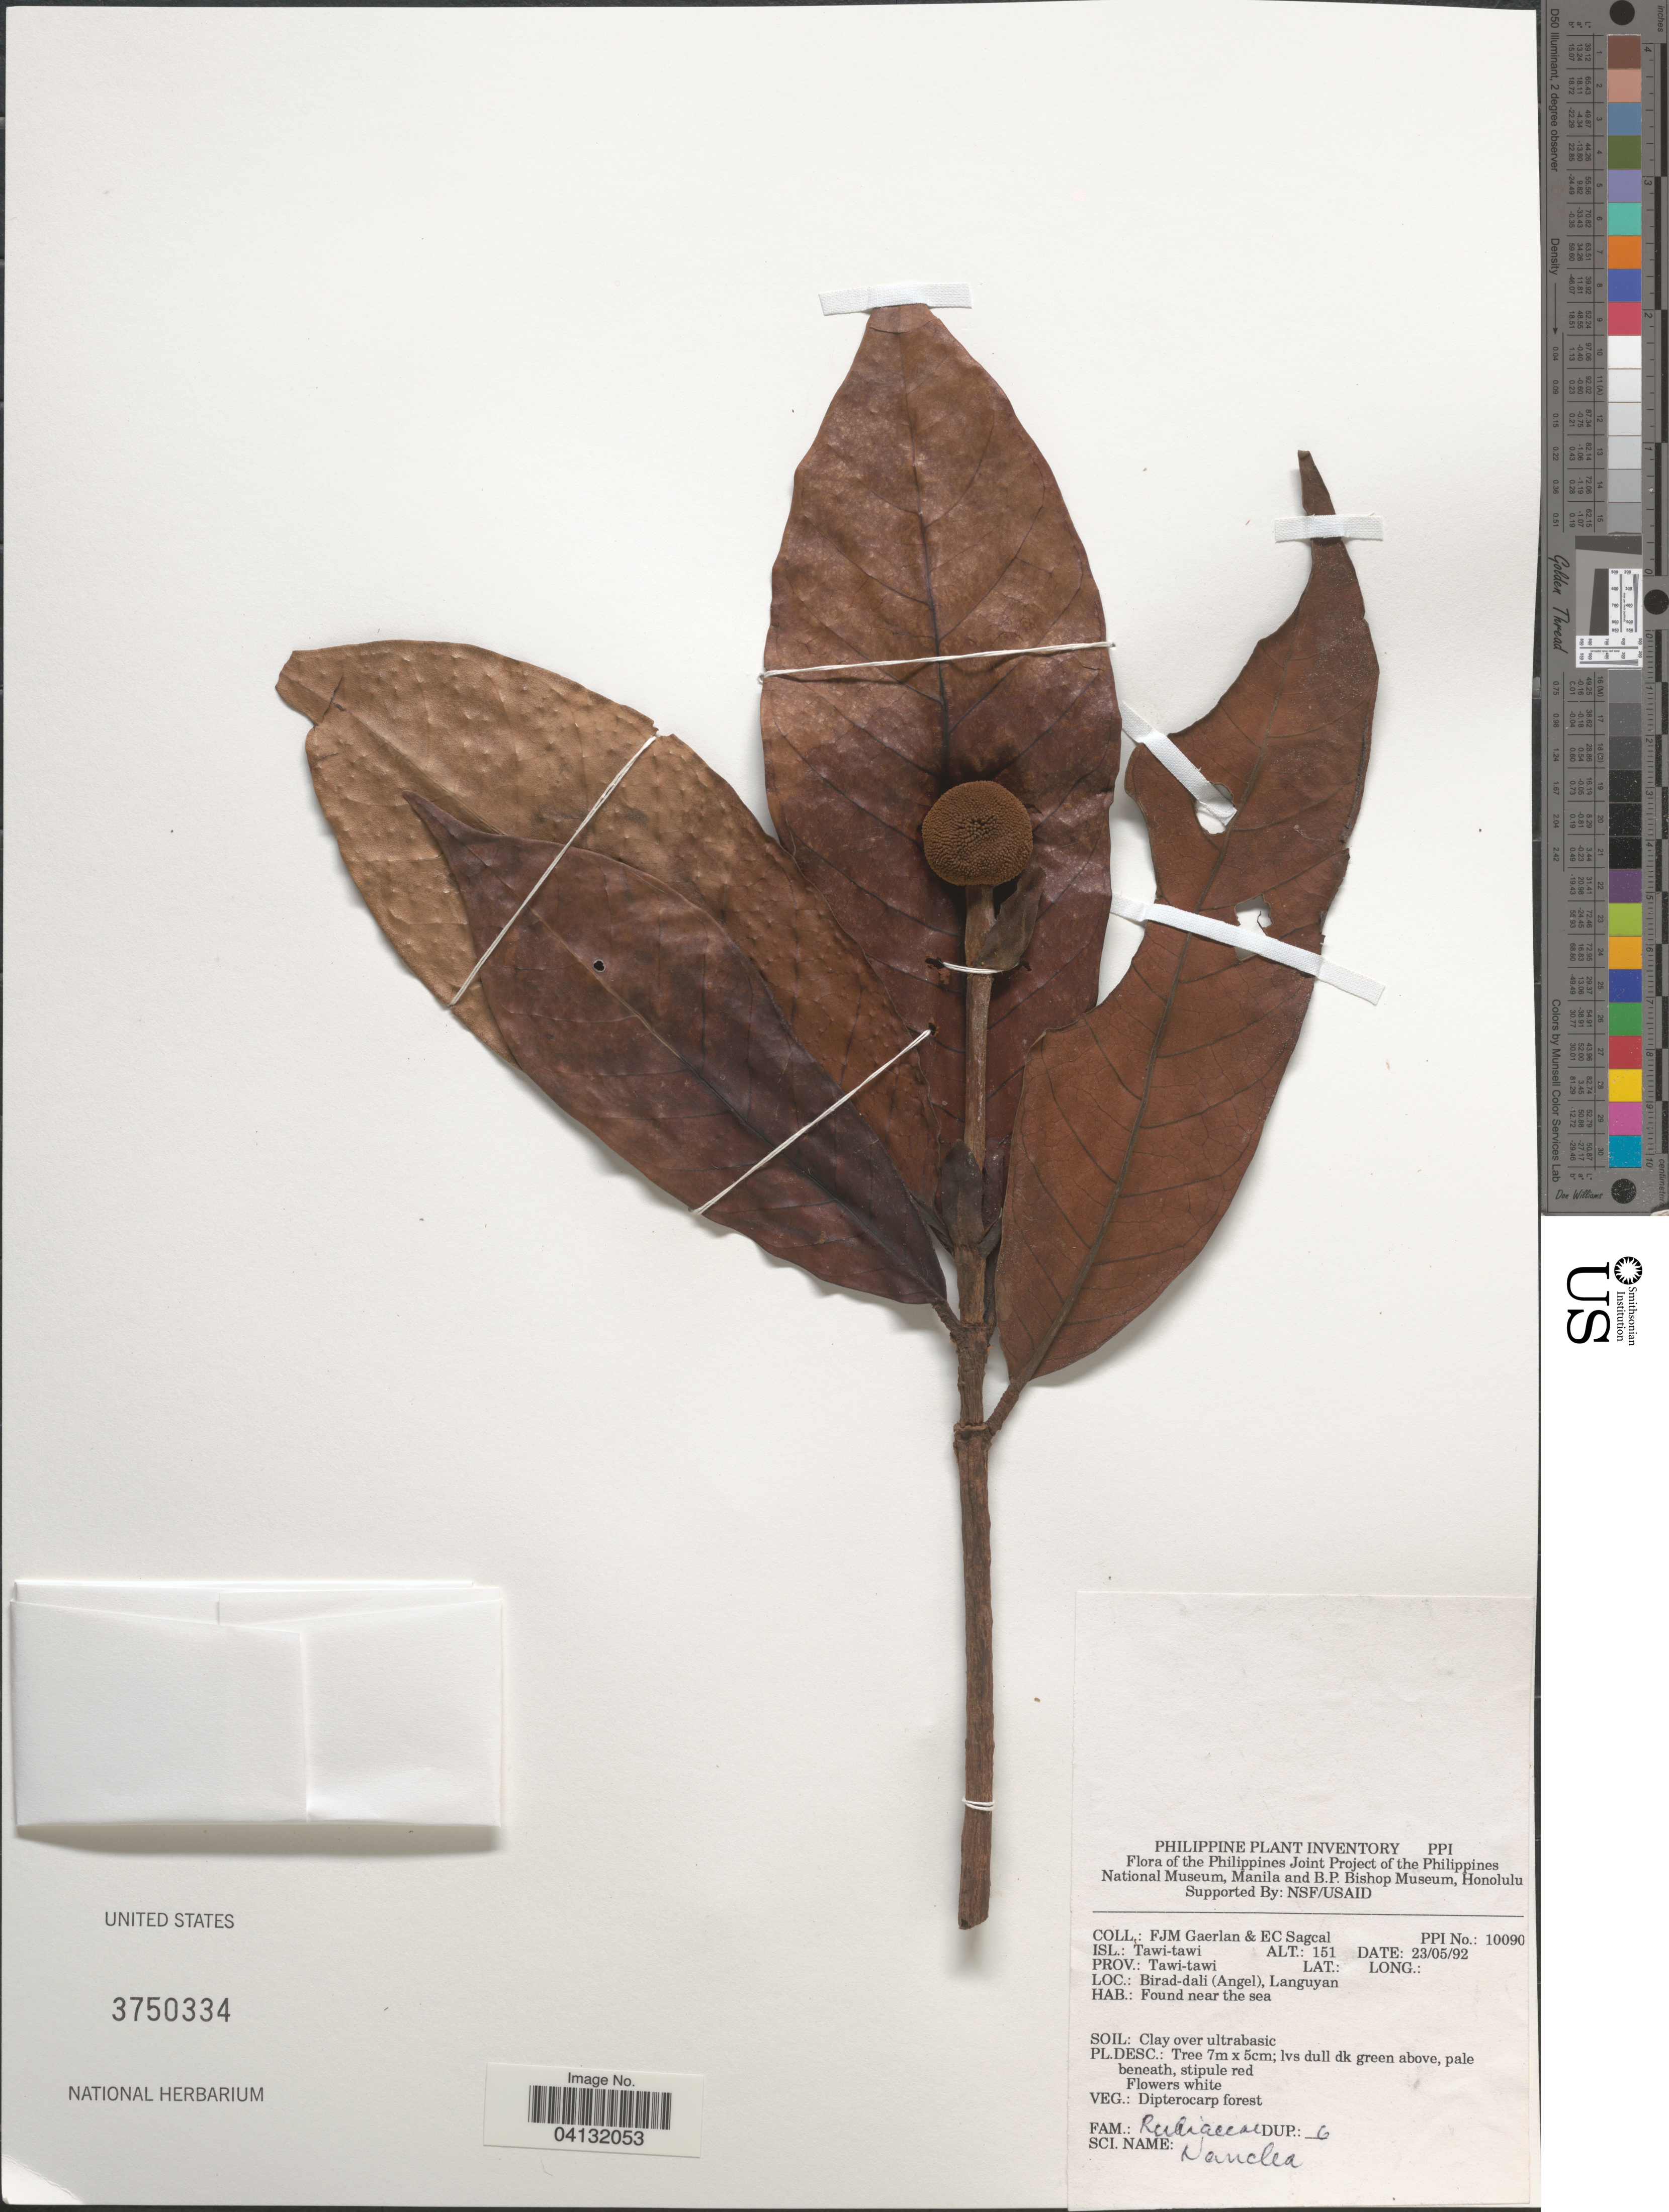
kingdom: Plantae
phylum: Tracheophyta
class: Magnoliopsida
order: Gentianales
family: Rubiaceae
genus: Nauclea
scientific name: Nauclea sp.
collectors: F. Gaerlan & E. Sagcal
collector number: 10090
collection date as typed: Transcribed d/m/y: 23/5/92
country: Philippines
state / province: Muslim Mindanao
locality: Isl.: Tawi-tawi. Prov.: Tawi-tawi. Birad-dali (Angel), Languyan.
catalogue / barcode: US 3750334